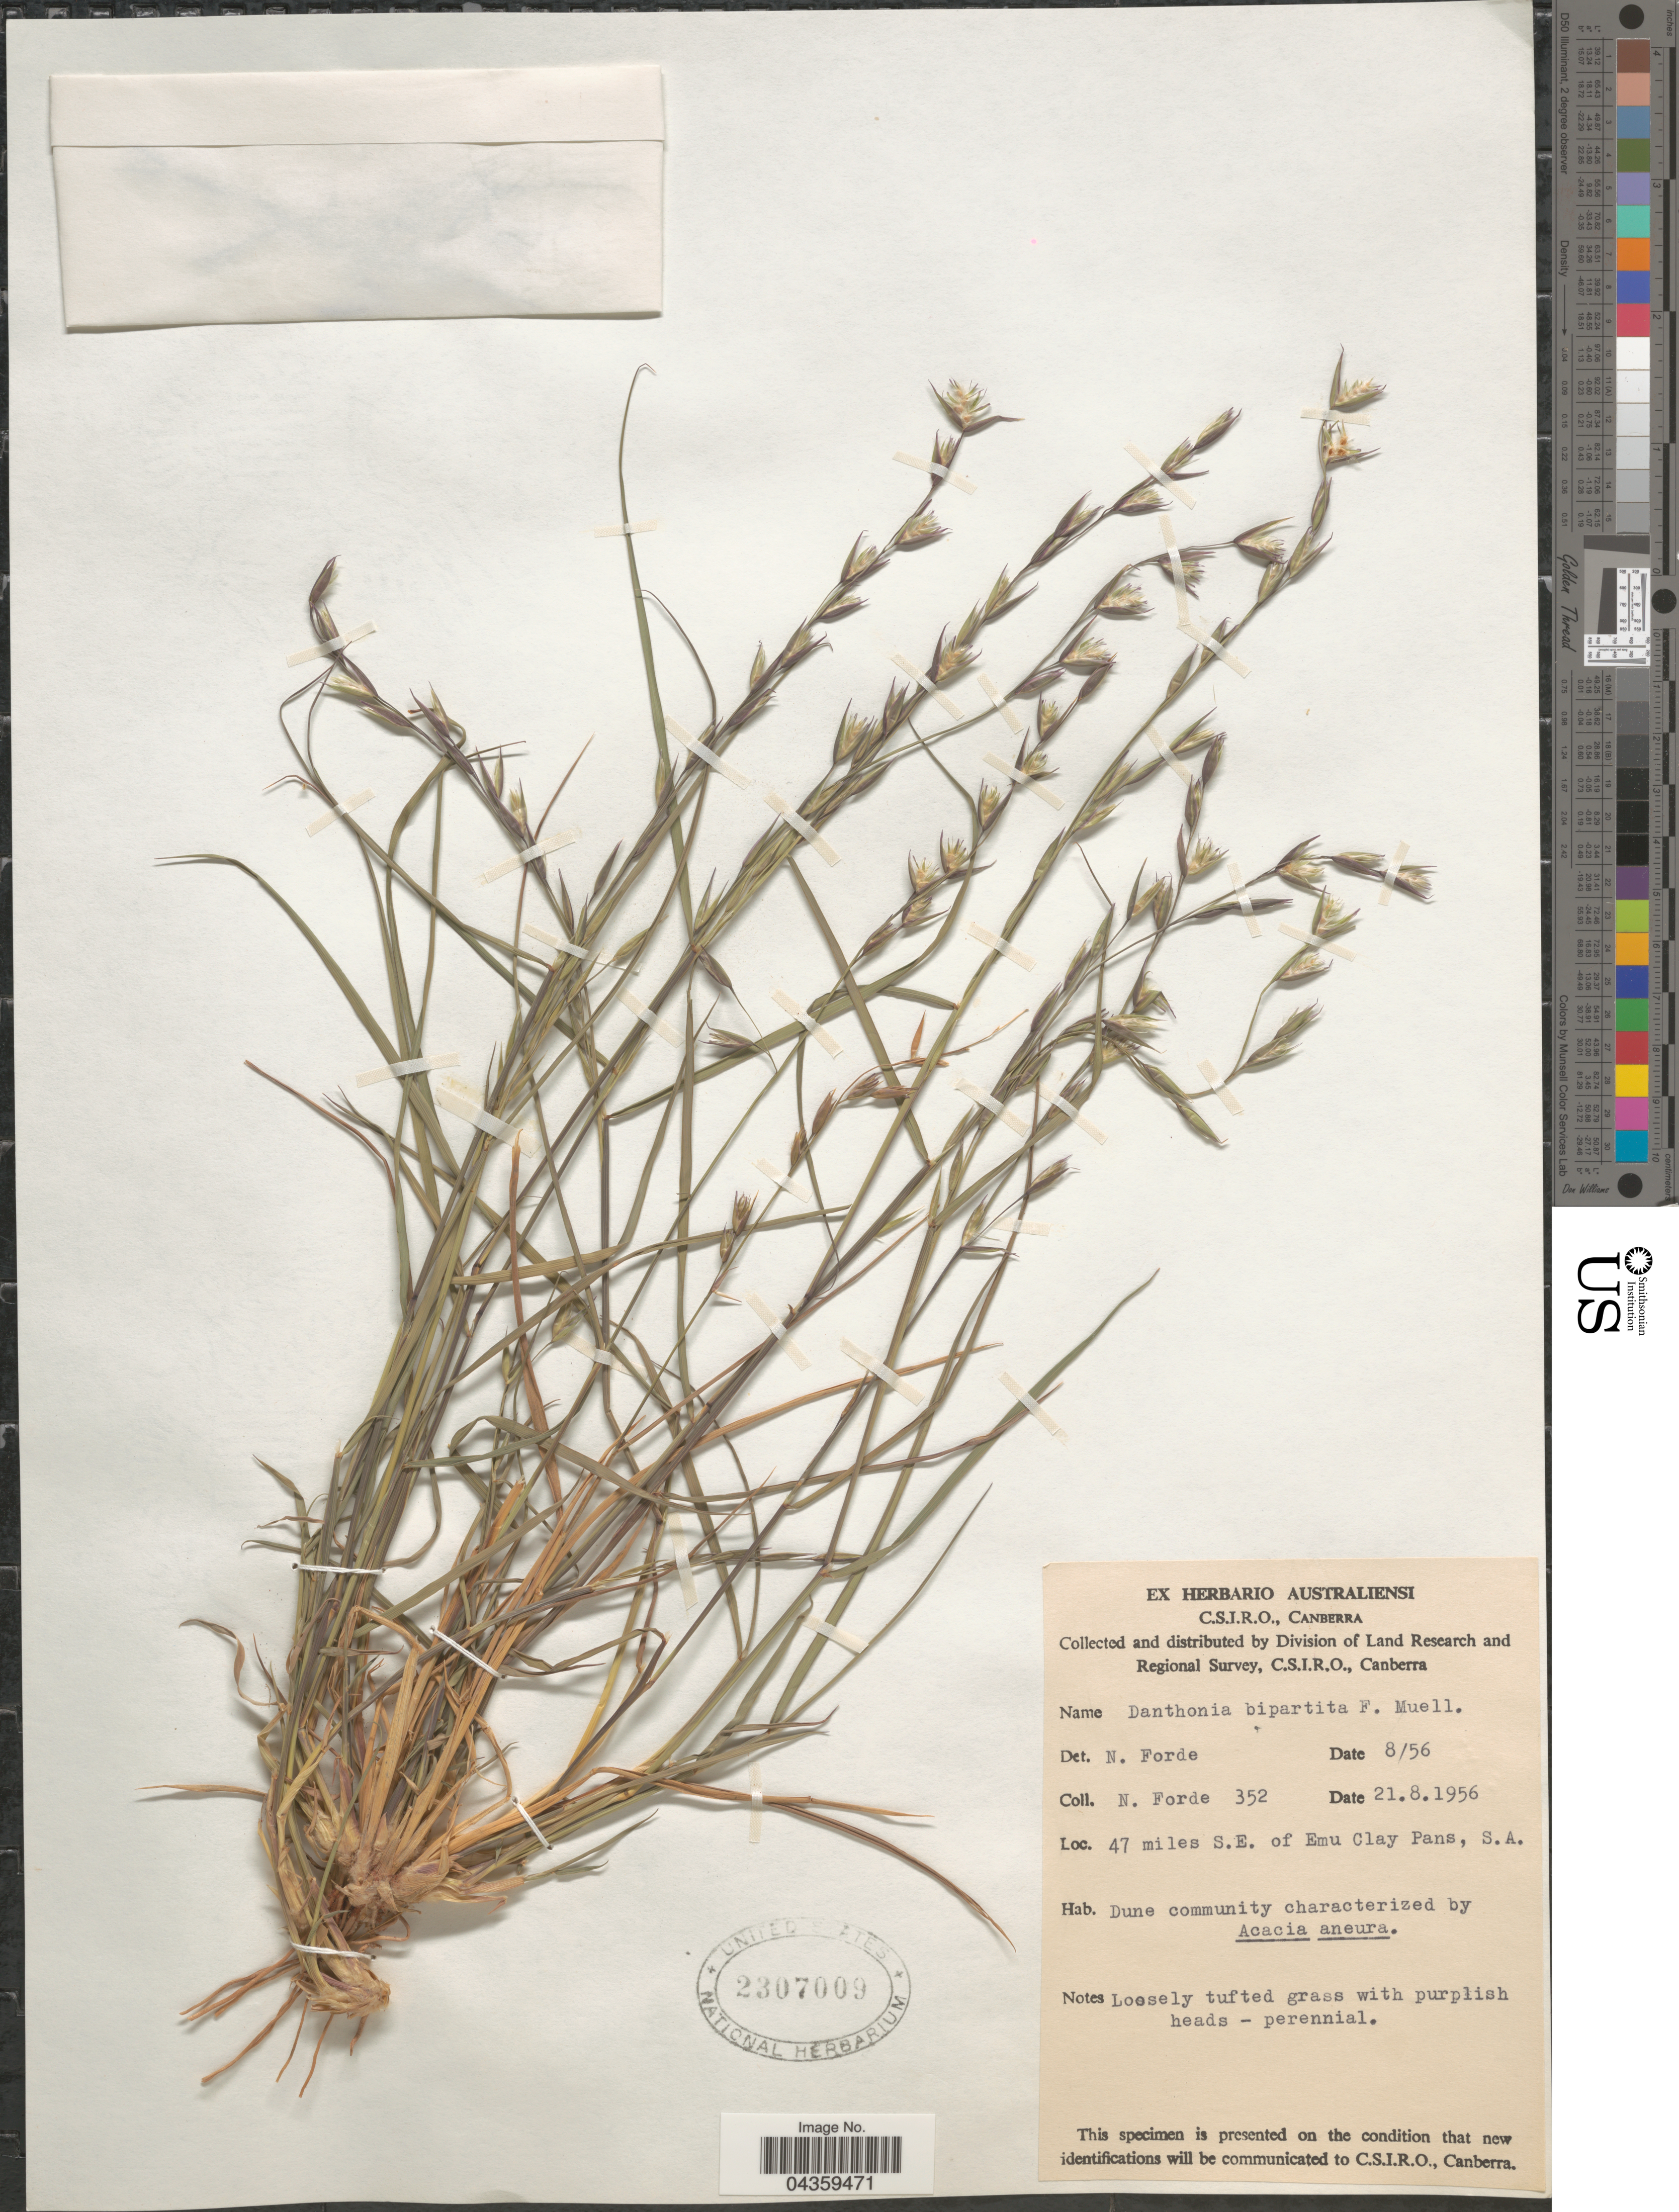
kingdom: Plantae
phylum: Tracheophyta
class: Liliopsida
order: Poales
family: Poaceae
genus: Monachather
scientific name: Monachather paradoxus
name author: Steud.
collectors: N. Forde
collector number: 352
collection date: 1956-08-21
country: Australia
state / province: South Australia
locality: Division of Land Research and Regional Survey. 47 miles S.E. of Emu Clay Pans, S.A.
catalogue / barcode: US 2307009